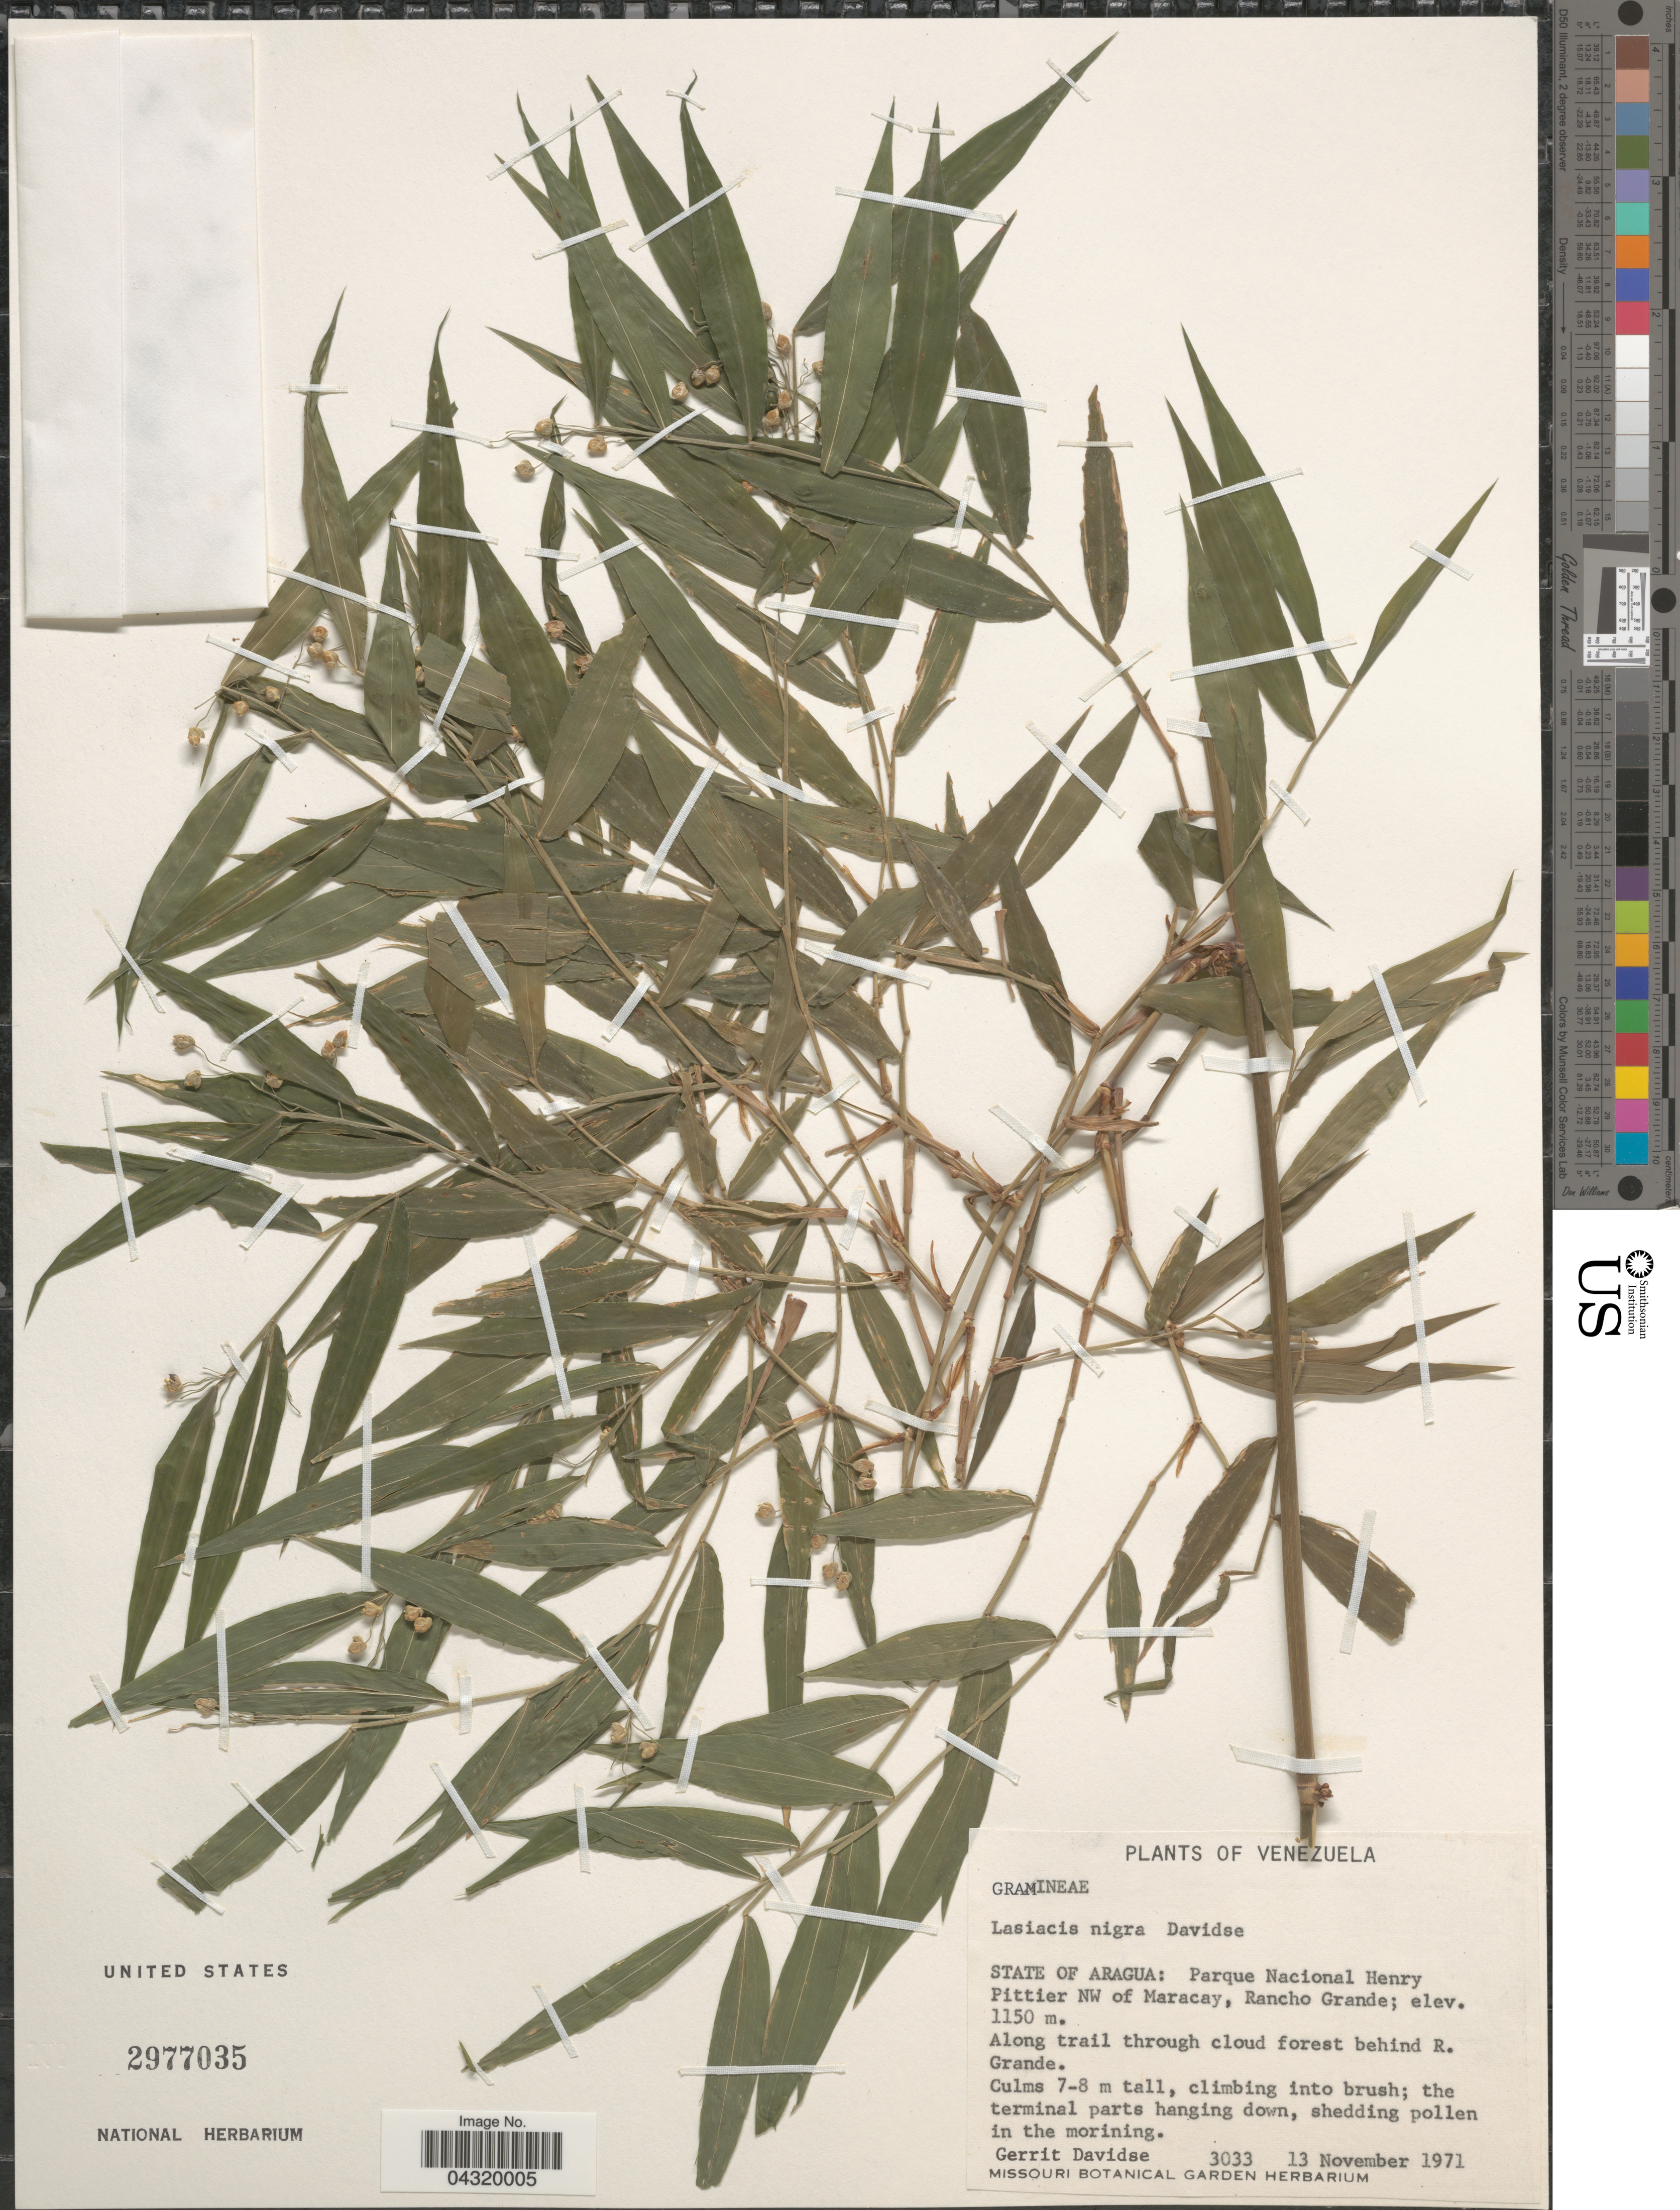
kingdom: Plantae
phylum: Tracheophyta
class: Liliopsida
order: Poales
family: Poaceae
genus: Lasiacis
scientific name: Lasiacis nigra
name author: Davidse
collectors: G. Davidse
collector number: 3033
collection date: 1971-11-13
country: Venezuela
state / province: Aragua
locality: Parque Nacional Henry Pittier NW of Maracay, Rancho Grande. Along trail through cloud forest behind R. Grande.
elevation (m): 1150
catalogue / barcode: US 2977035